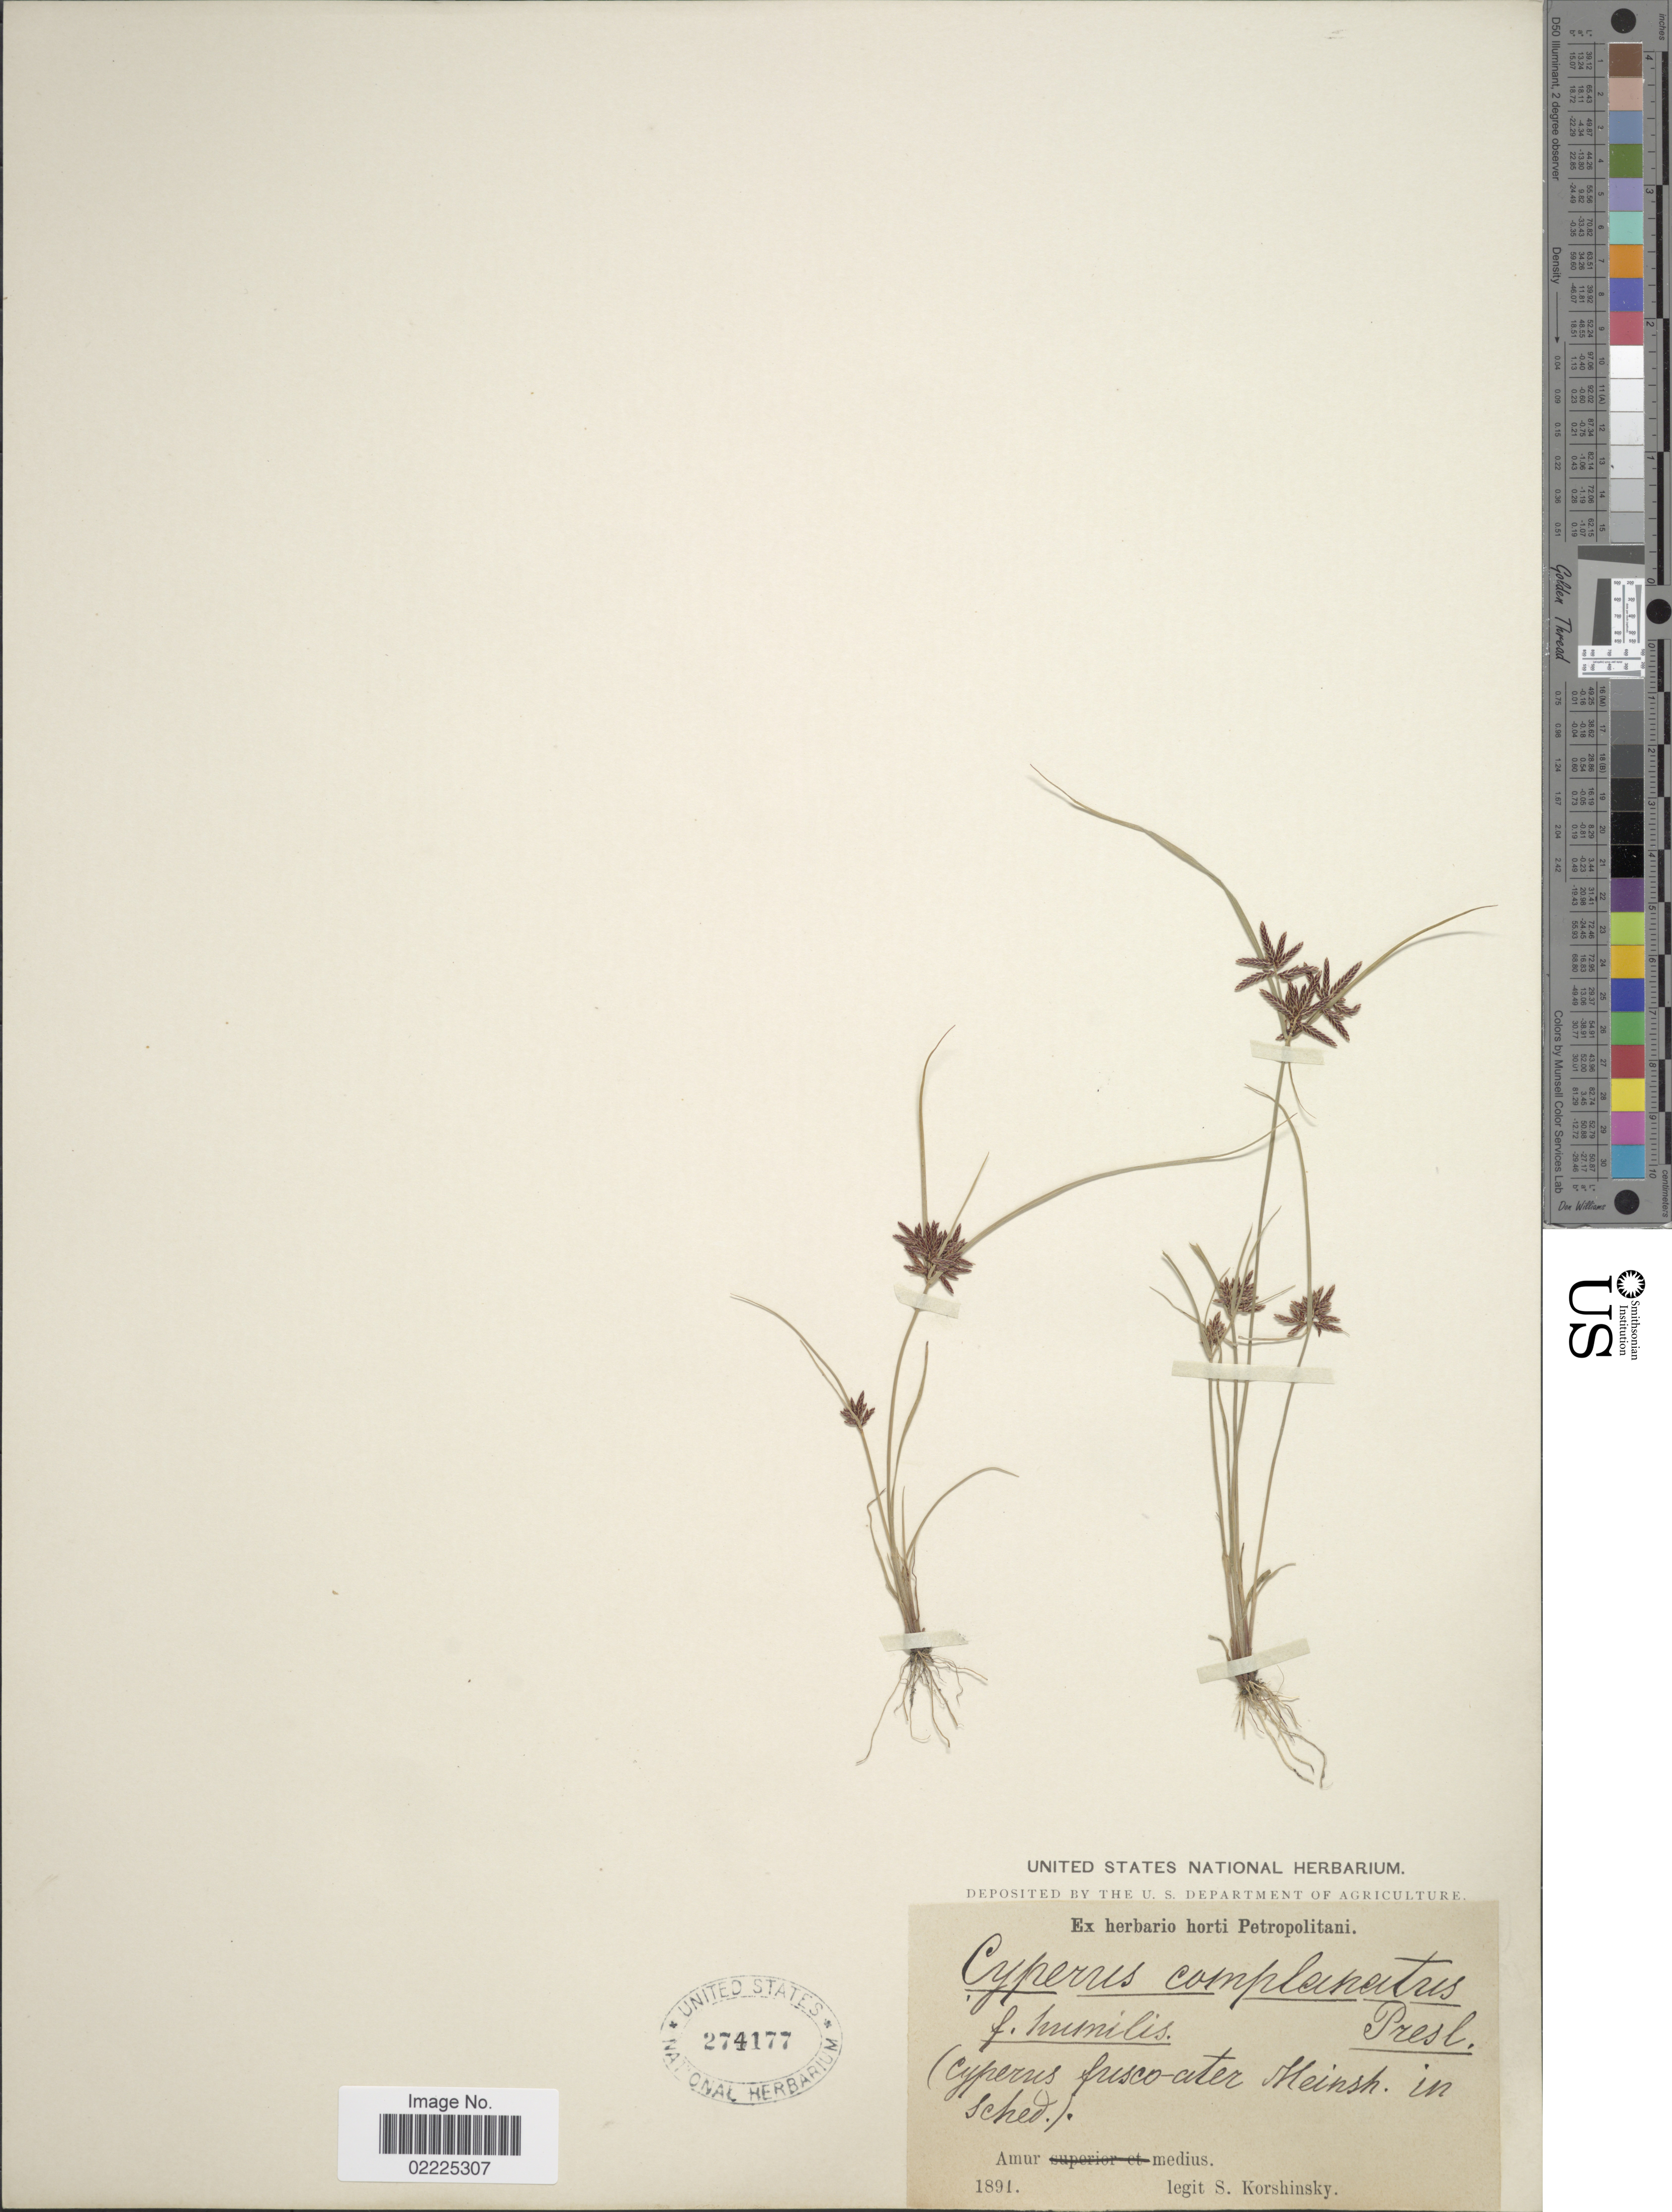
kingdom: Plantae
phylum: Tracheophyta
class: Liliopsida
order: Poales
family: Cyperaceae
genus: Cyperus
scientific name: Cyperus flavidus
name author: Retz.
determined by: Strong, Mark T., (BOT), Smithsonian Institution - National Museum of Natural History (UNITED STATES)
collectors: S. I. Korshinsky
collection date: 1891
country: Russian Federation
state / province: Amur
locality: Amur medius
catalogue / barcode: US 274177